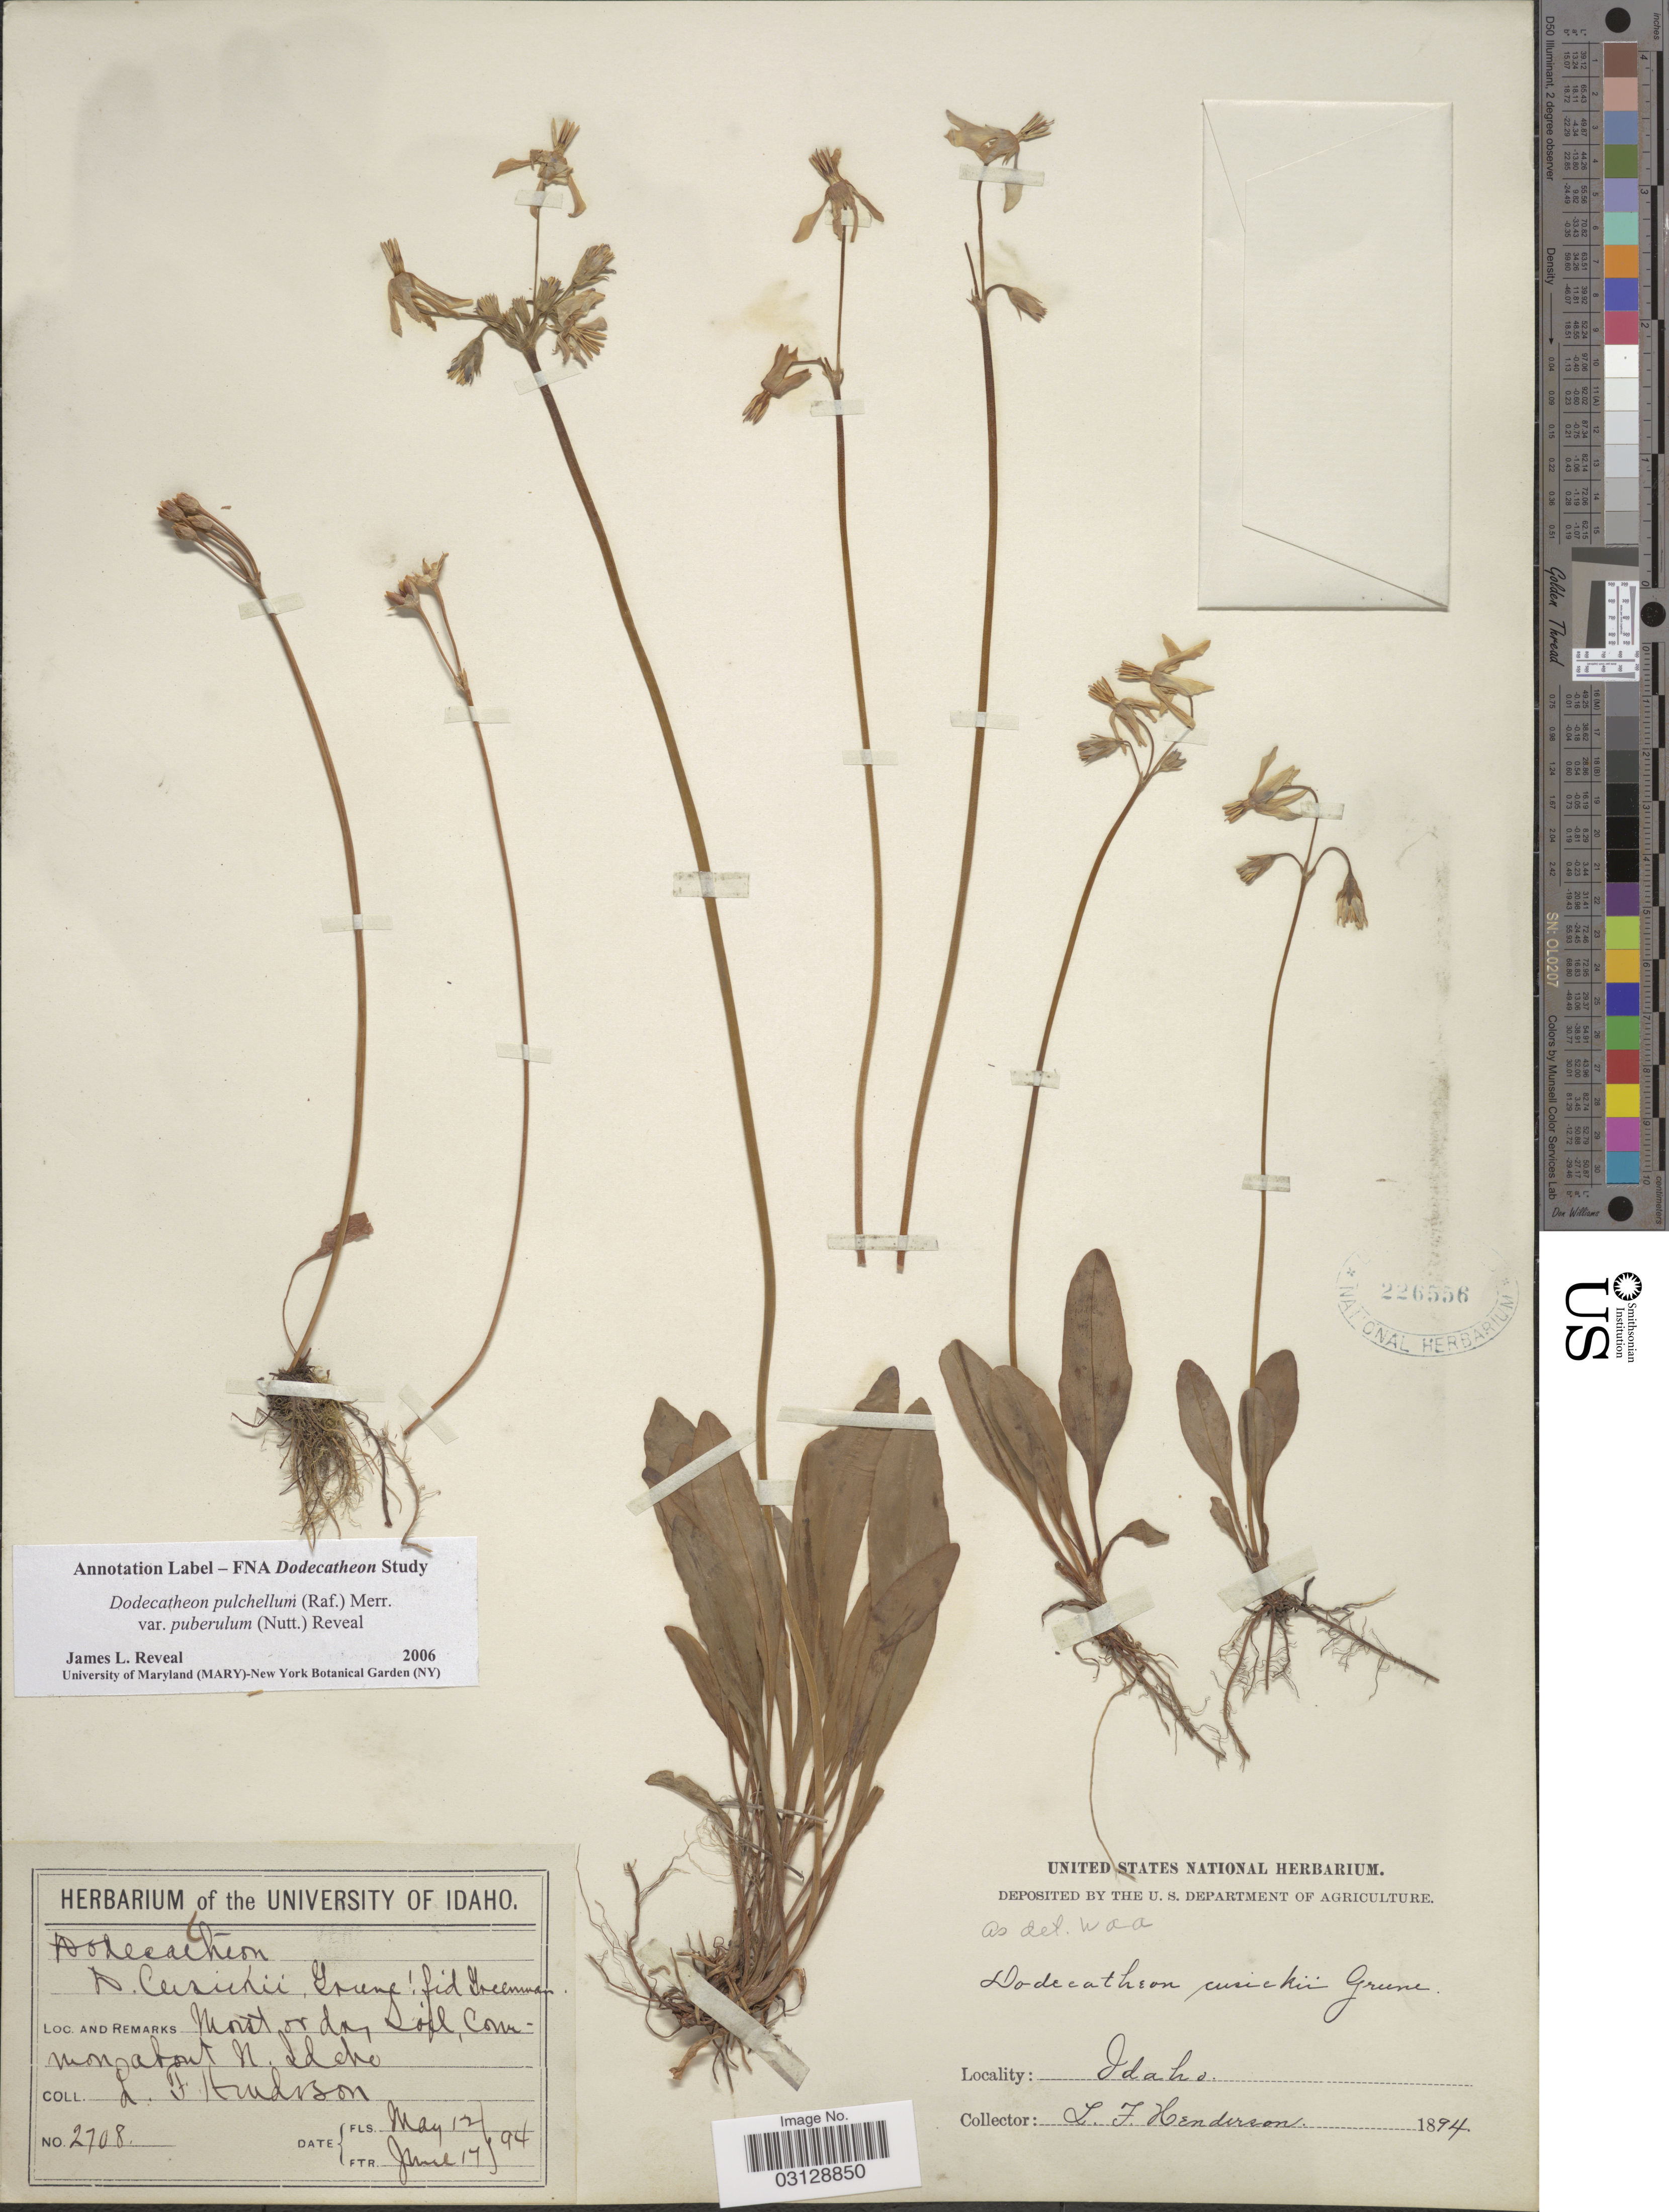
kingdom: Plantae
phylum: Tracheophyta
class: Magnoliopsida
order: Ericales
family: Primulaceae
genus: Dodecatheon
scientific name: Dodecatheon pulchellum var. cusickii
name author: (Greene) Reveal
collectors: L. Henderson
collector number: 2708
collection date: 1894-05-12/1894-06-17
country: United States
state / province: Idaho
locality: Common about N. Idaho.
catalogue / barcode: US 226556